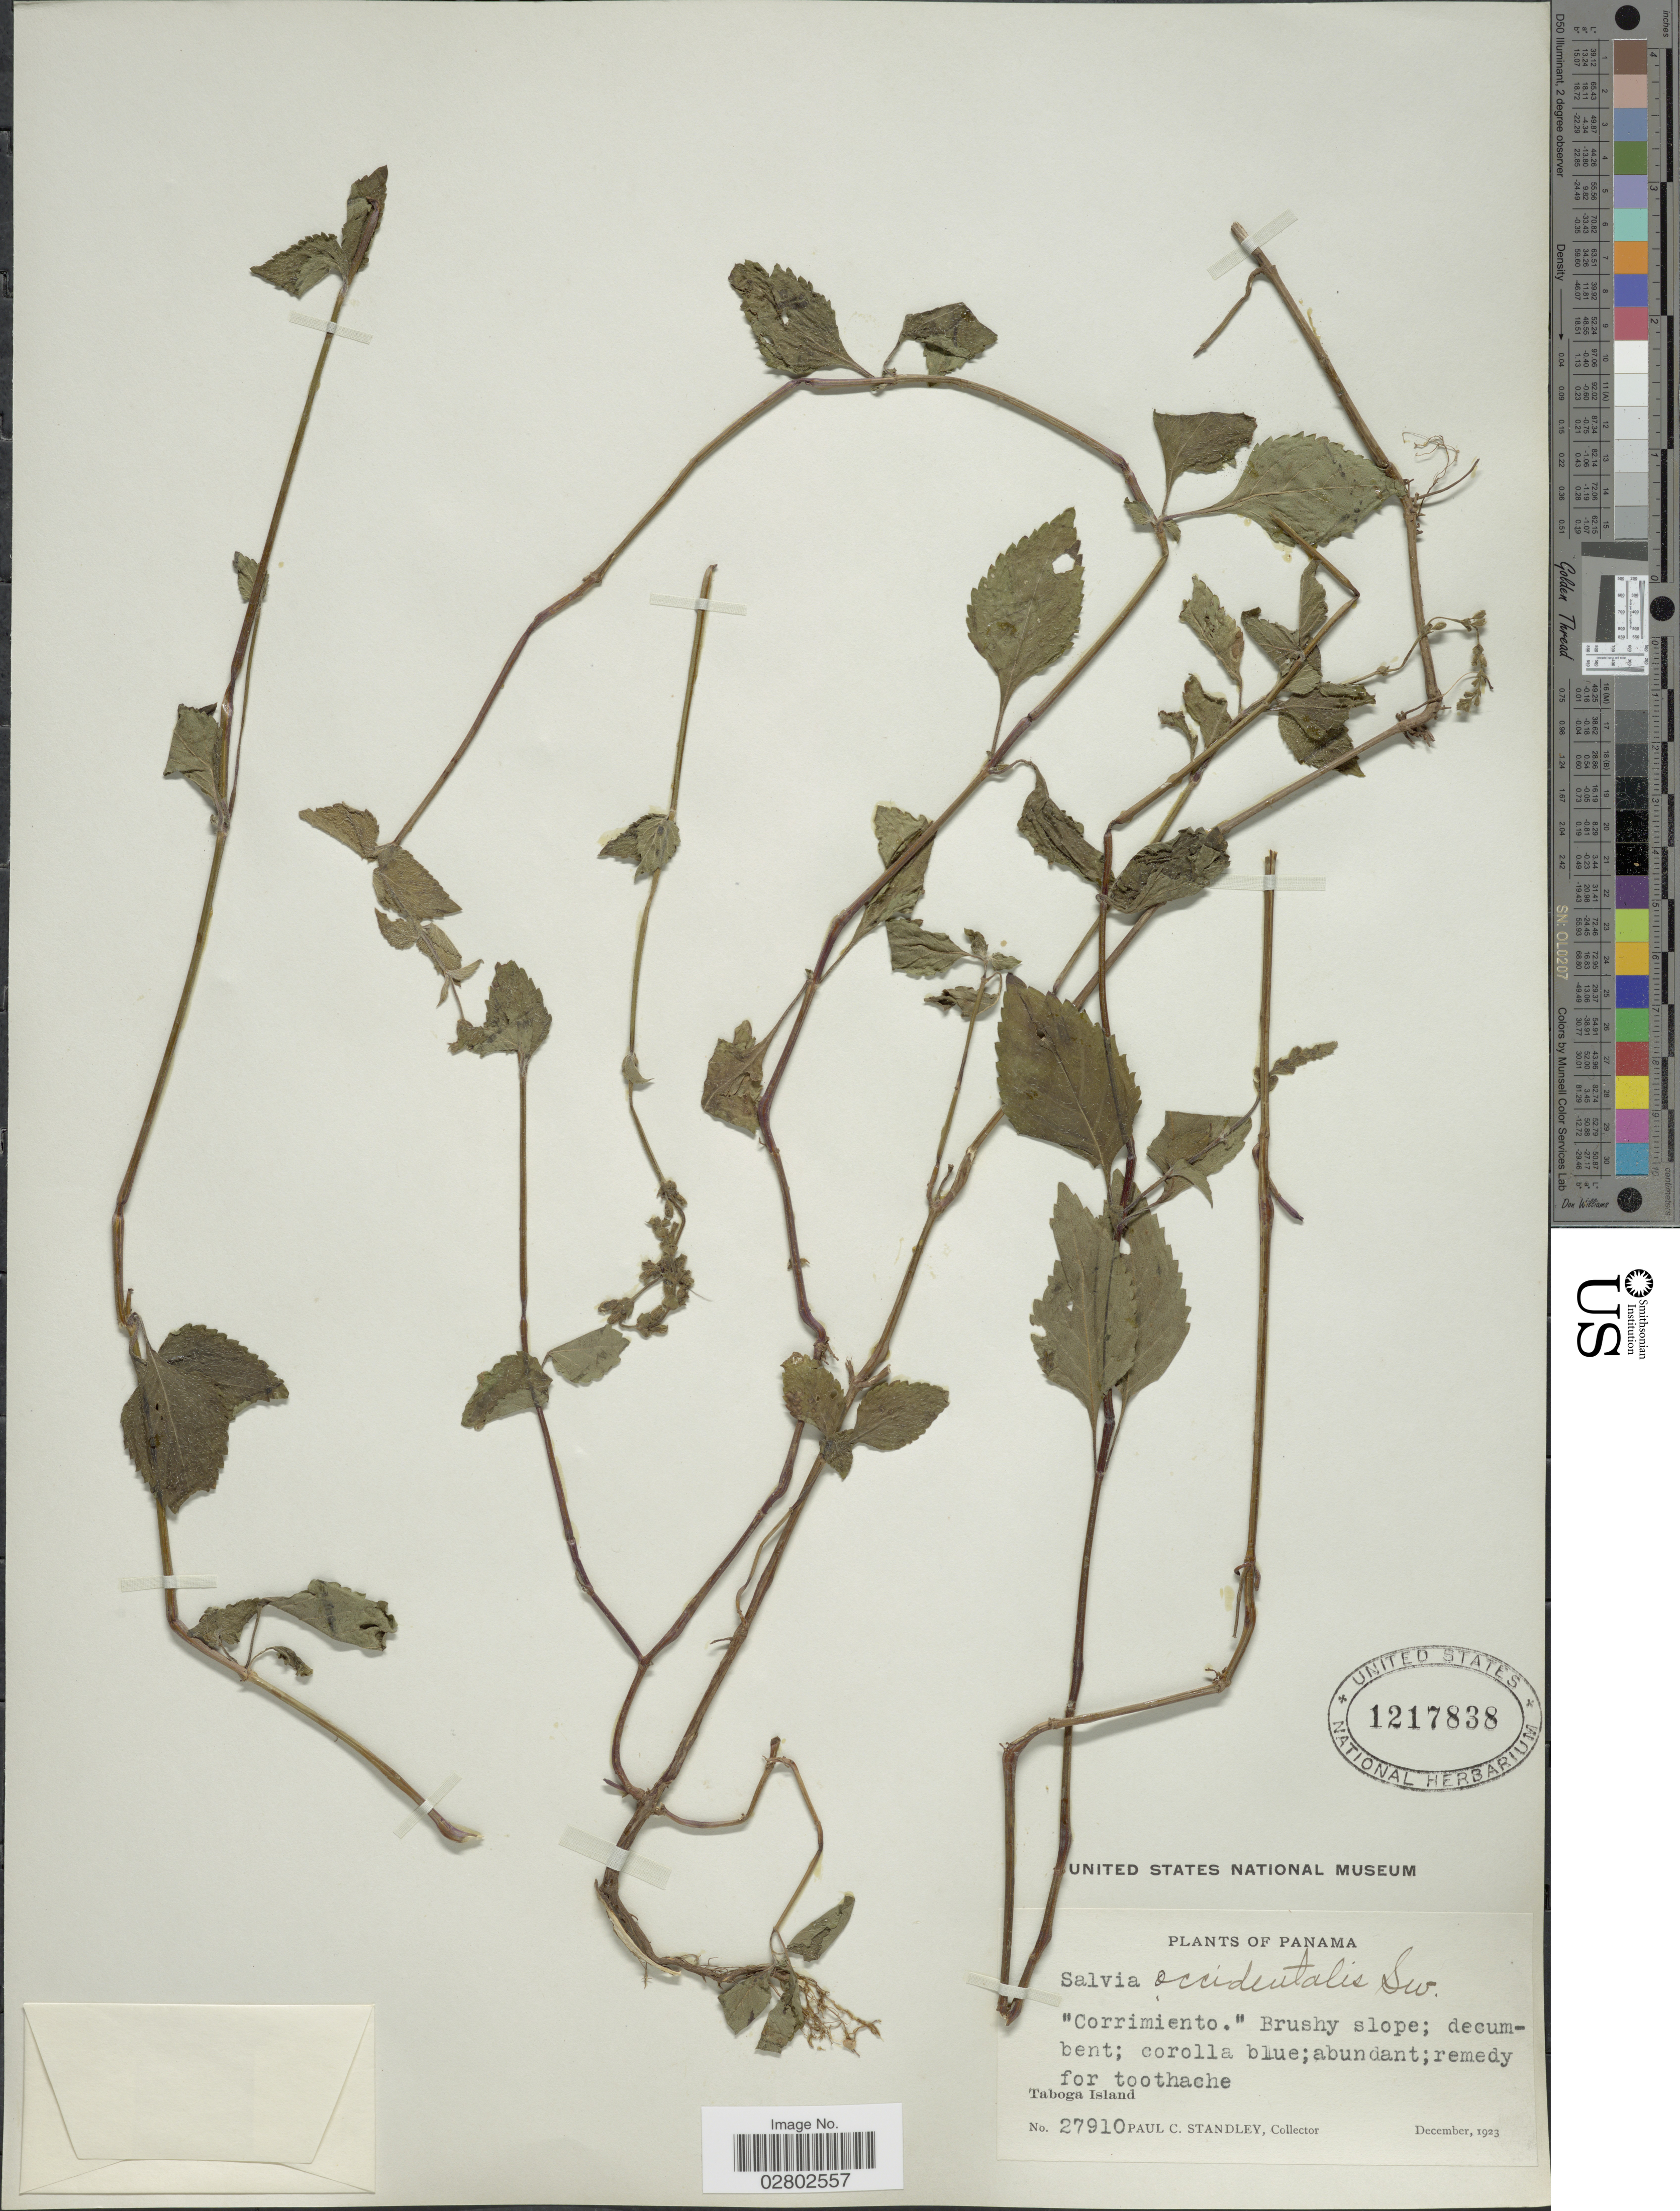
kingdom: Plantae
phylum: Tracheophyta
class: Magnoliopsida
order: Lamiales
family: Lamiaceae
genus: Salvia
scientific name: Salvia occidentalis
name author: Sw.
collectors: P. C. Standley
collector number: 27910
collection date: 1923-12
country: Panama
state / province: Panamá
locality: Taboga Island.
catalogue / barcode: US 1217838